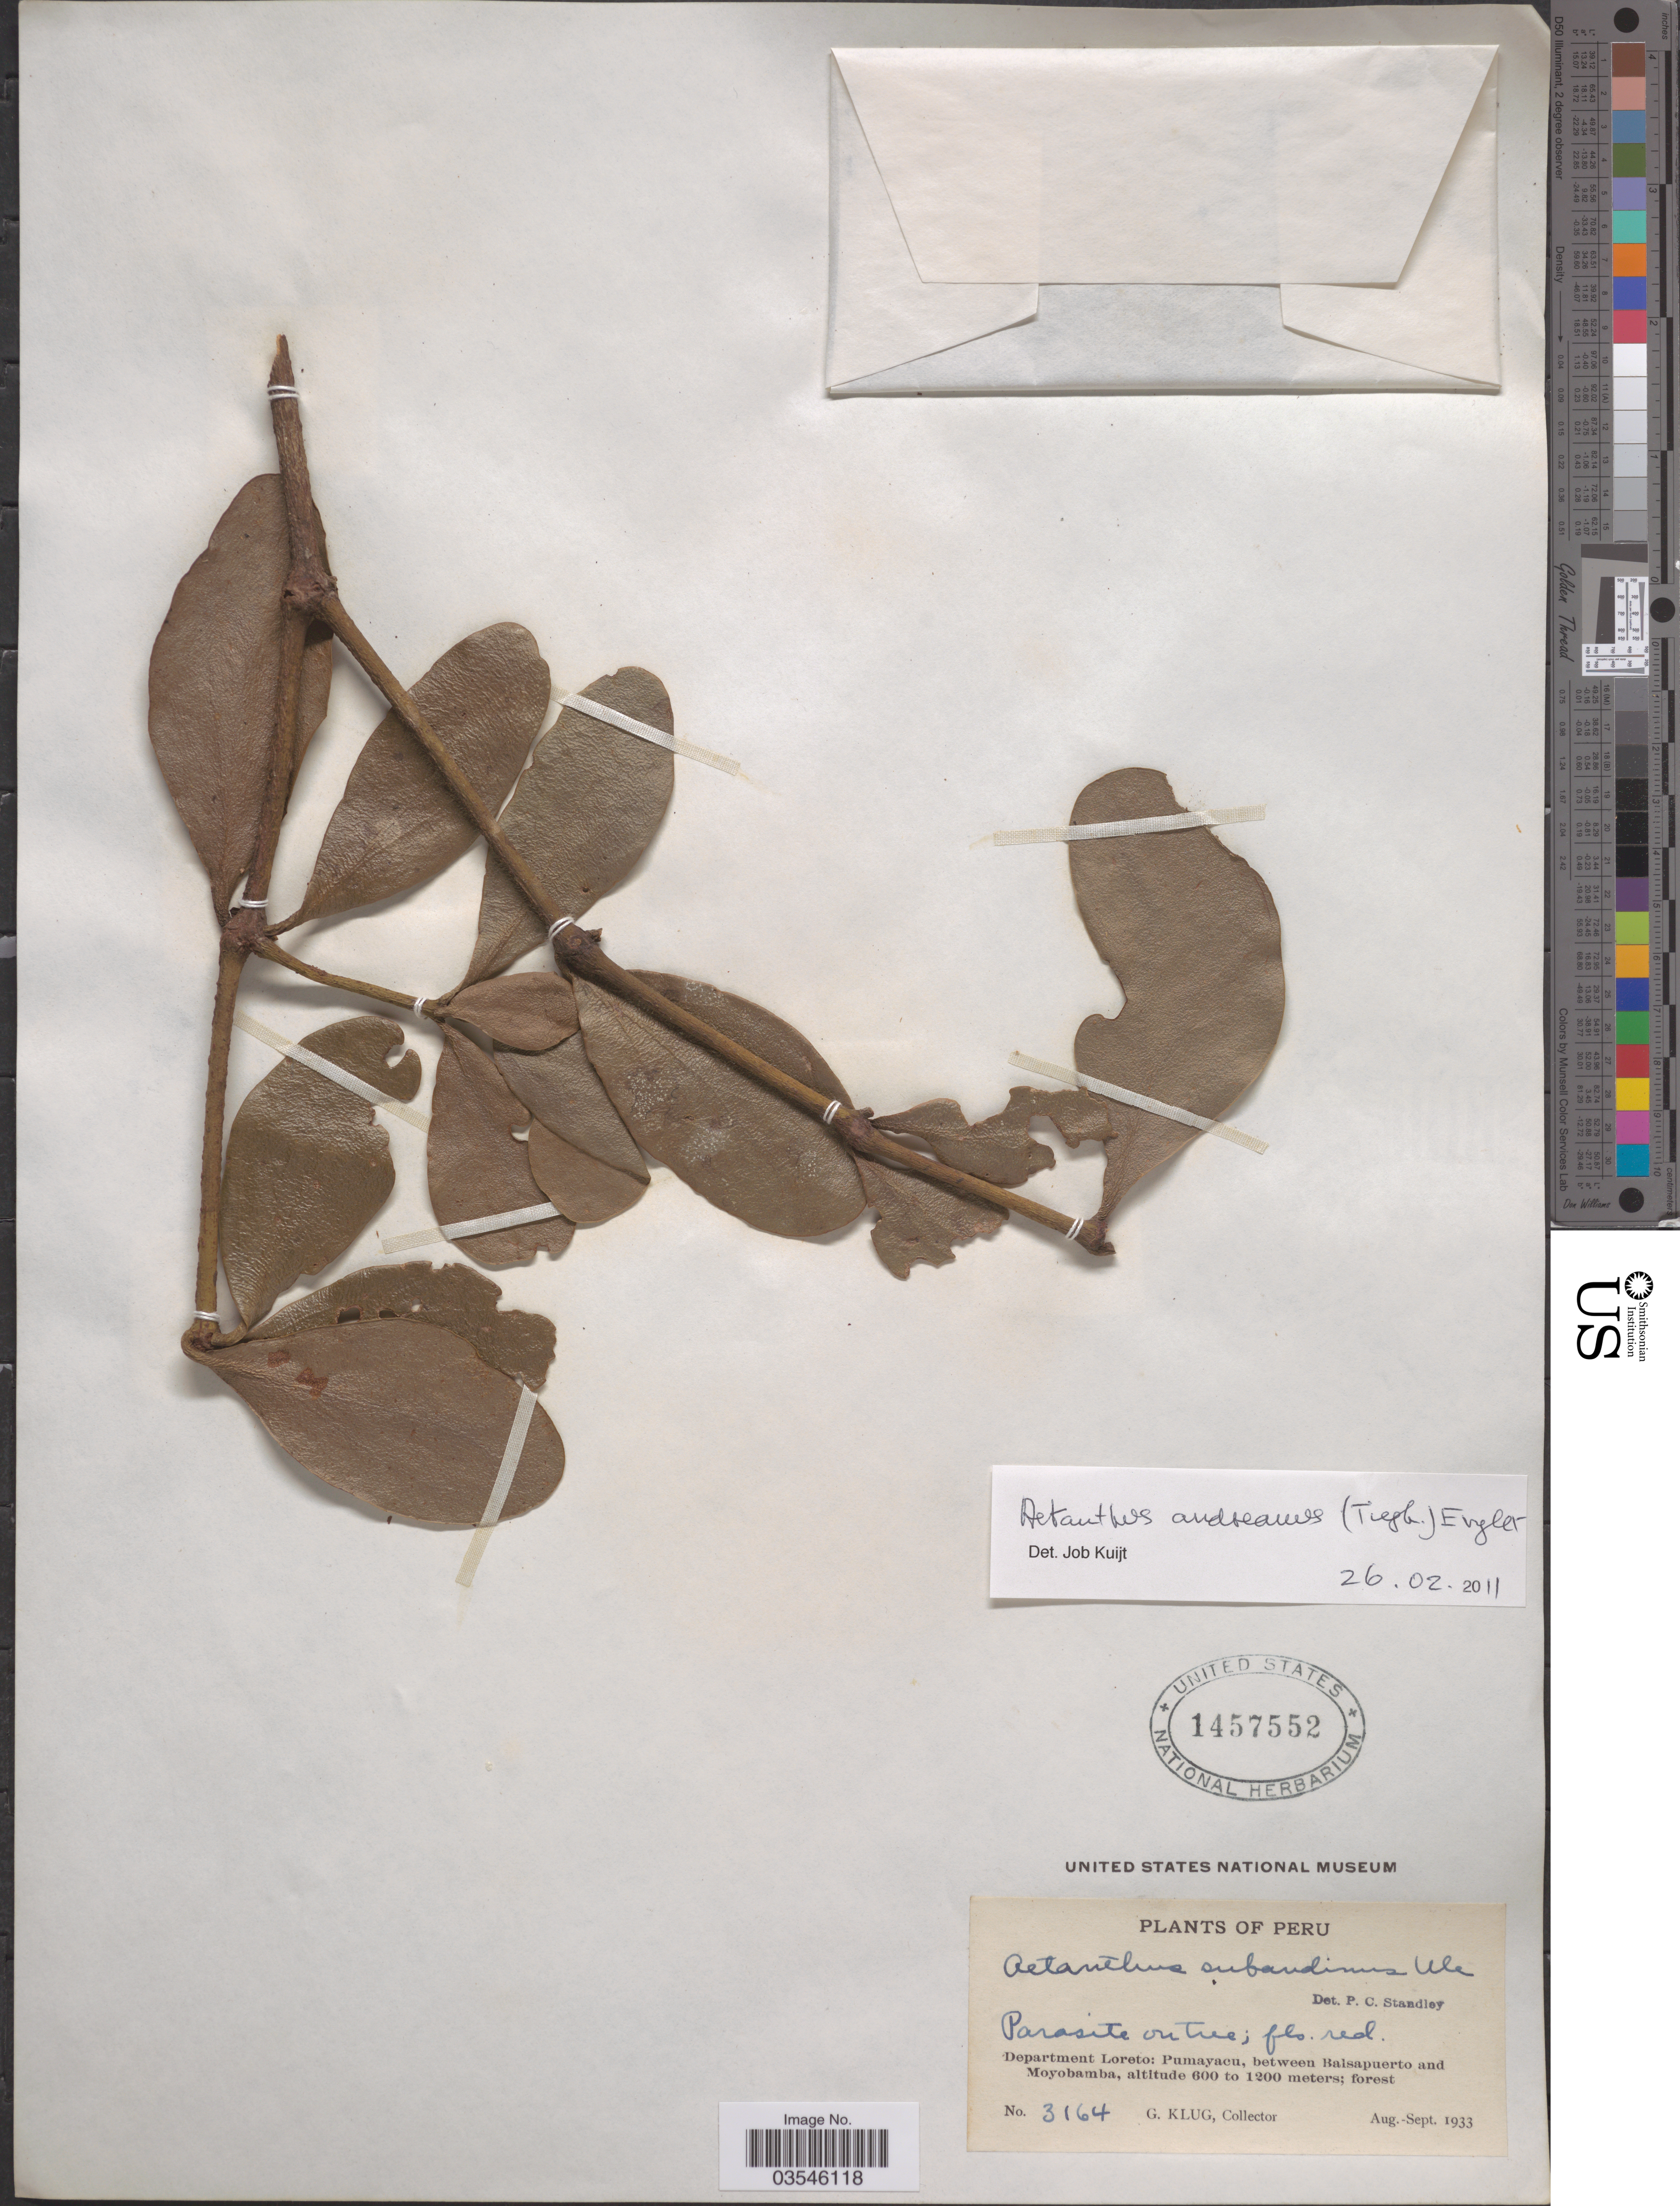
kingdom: Plantae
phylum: Tracheophyta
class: Magnoliopsida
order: Santalales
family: Loranthaceae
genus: Aetanthus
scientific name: Aetanthus andreanus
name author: (Tiegh.) Engl.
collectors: G. Klug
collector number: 3164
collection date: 1933-08/1933-09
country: Peru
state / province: Loreto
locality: Department Loreto: Pumayacu, between Balsapuerto and Moyobamba.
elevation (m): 600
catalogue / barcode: US 1457552